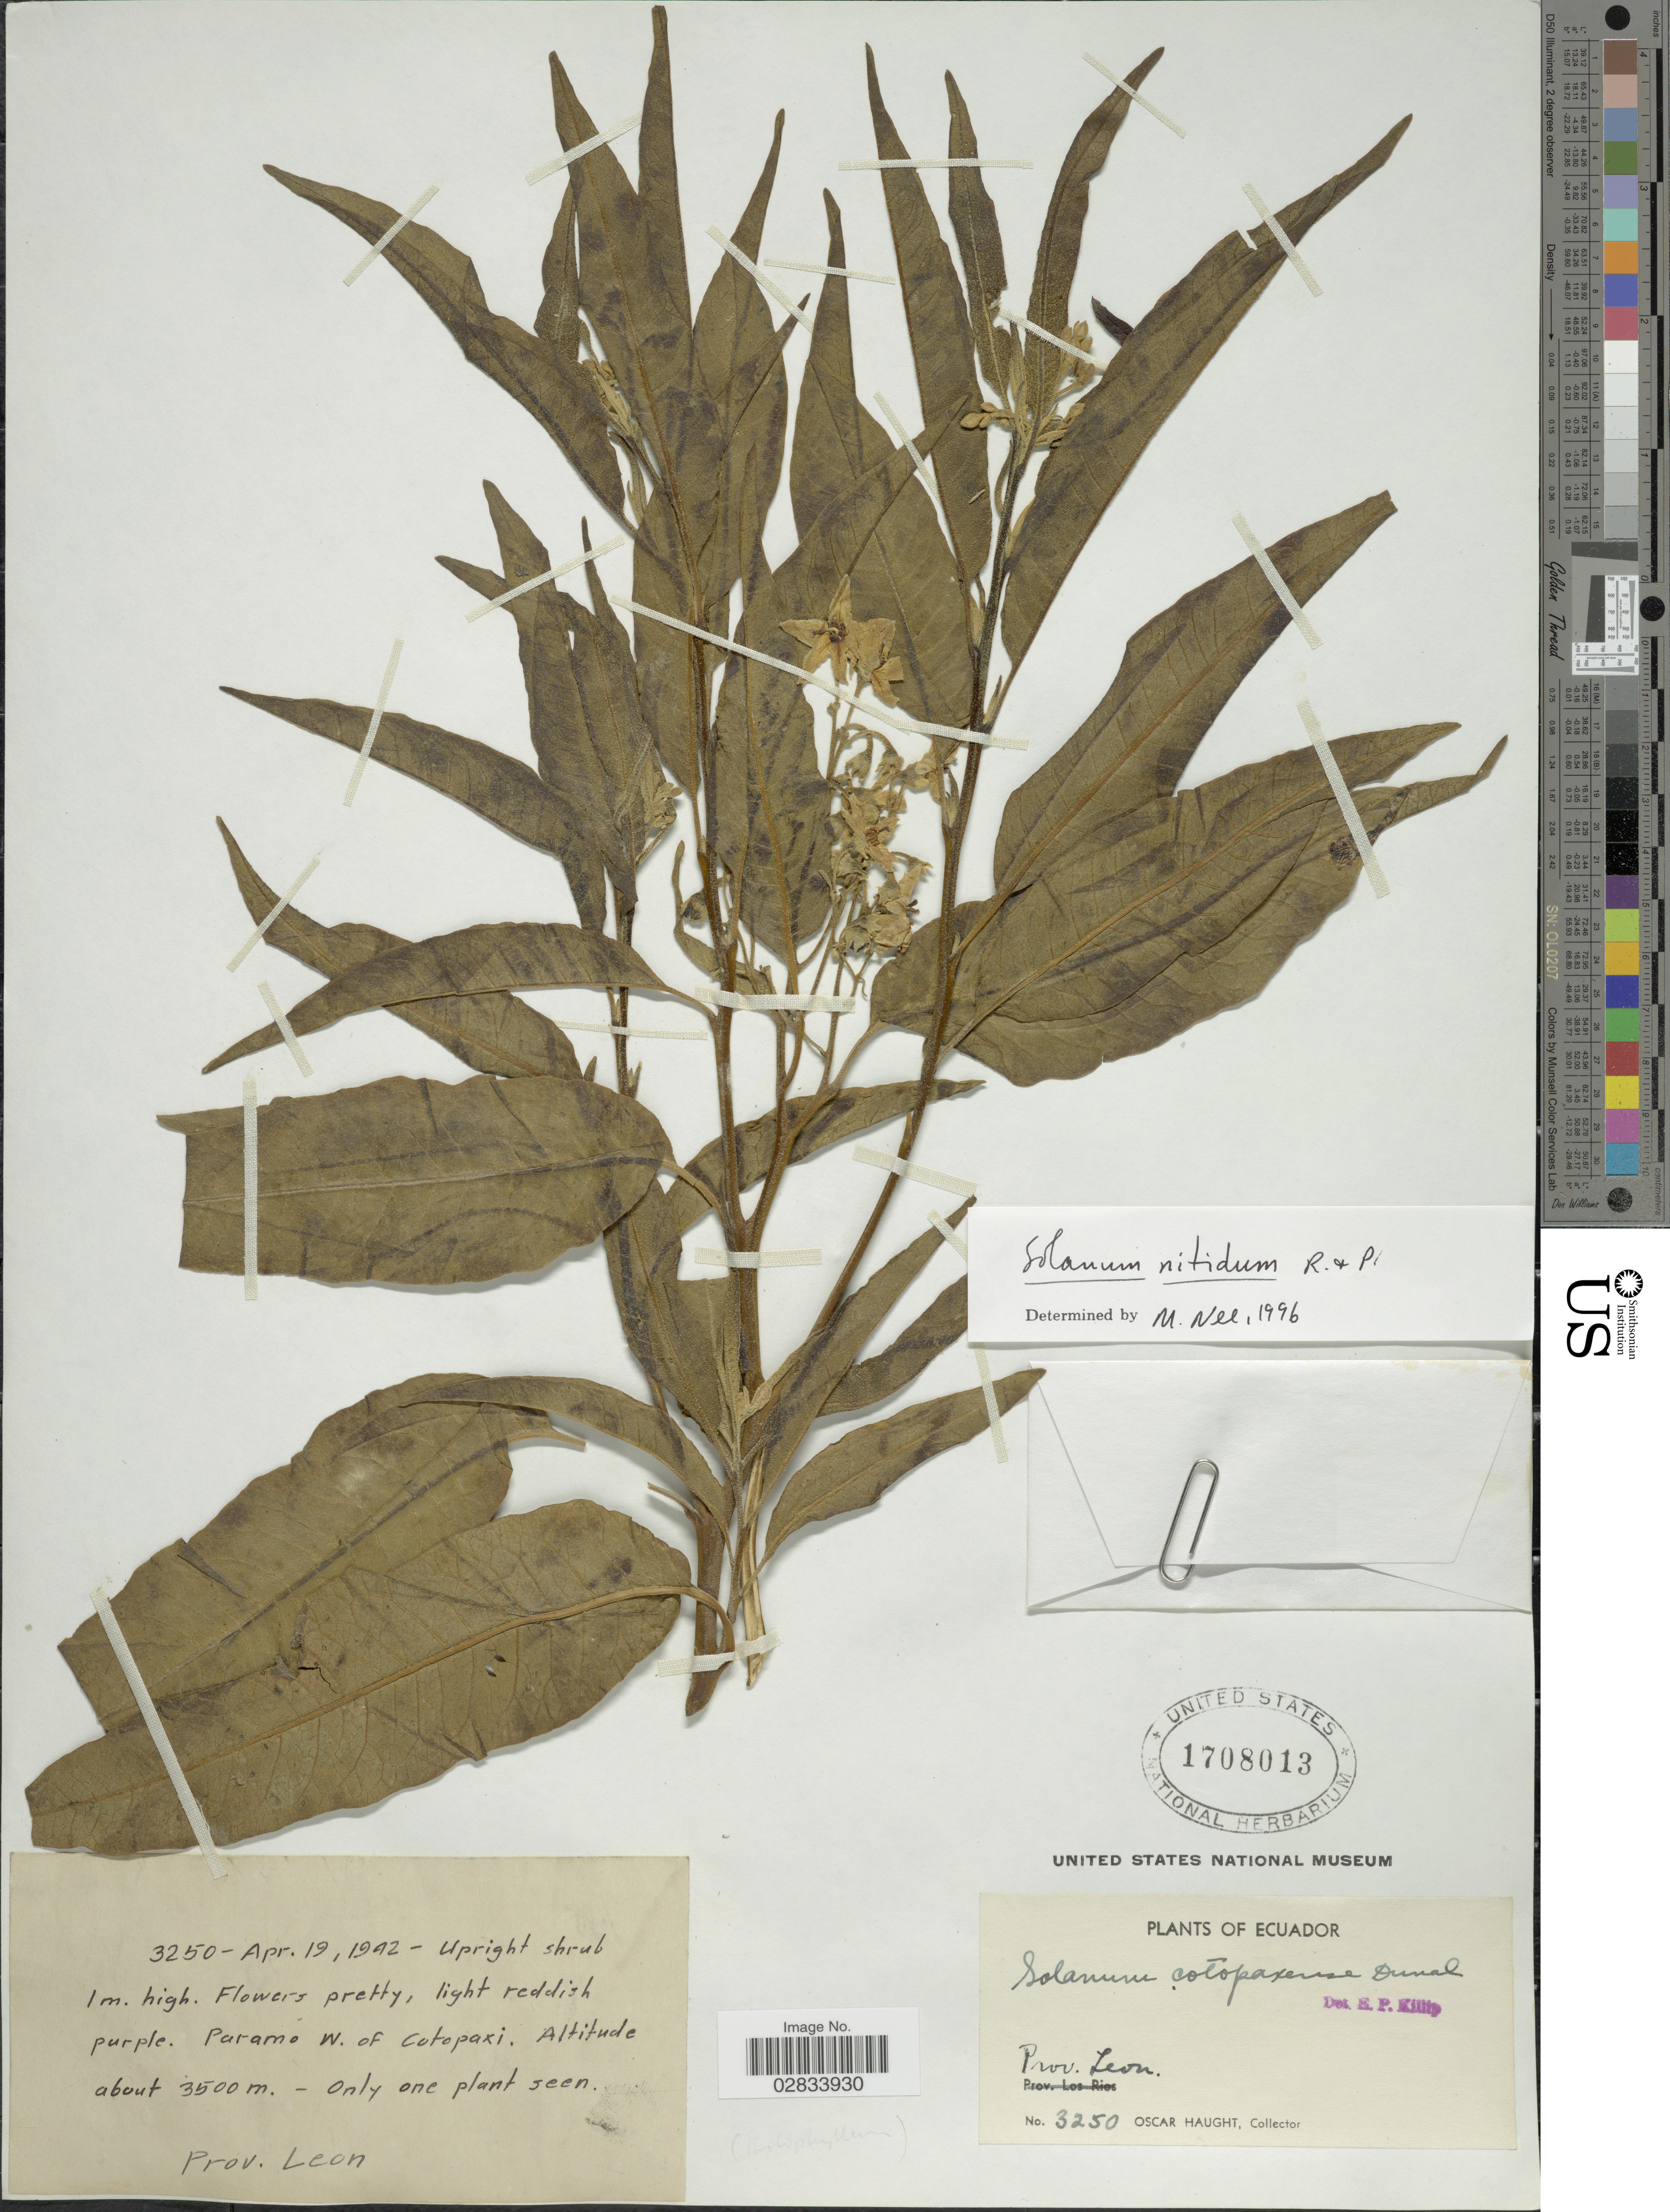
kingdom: Plantae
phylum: Tracheophyta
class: Magnoliopsida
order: Solanales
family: Solanaceae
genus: Solanum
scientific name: Solanum nitidum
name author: Ruiz & Pav.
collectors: O. Haught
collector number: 3250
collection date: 1942-04-19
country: Ecuador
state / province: Cotopaxi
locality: Prov. Leon, Paramo W. of Cotopaxi.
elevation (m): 3500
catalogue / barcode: US 1708013